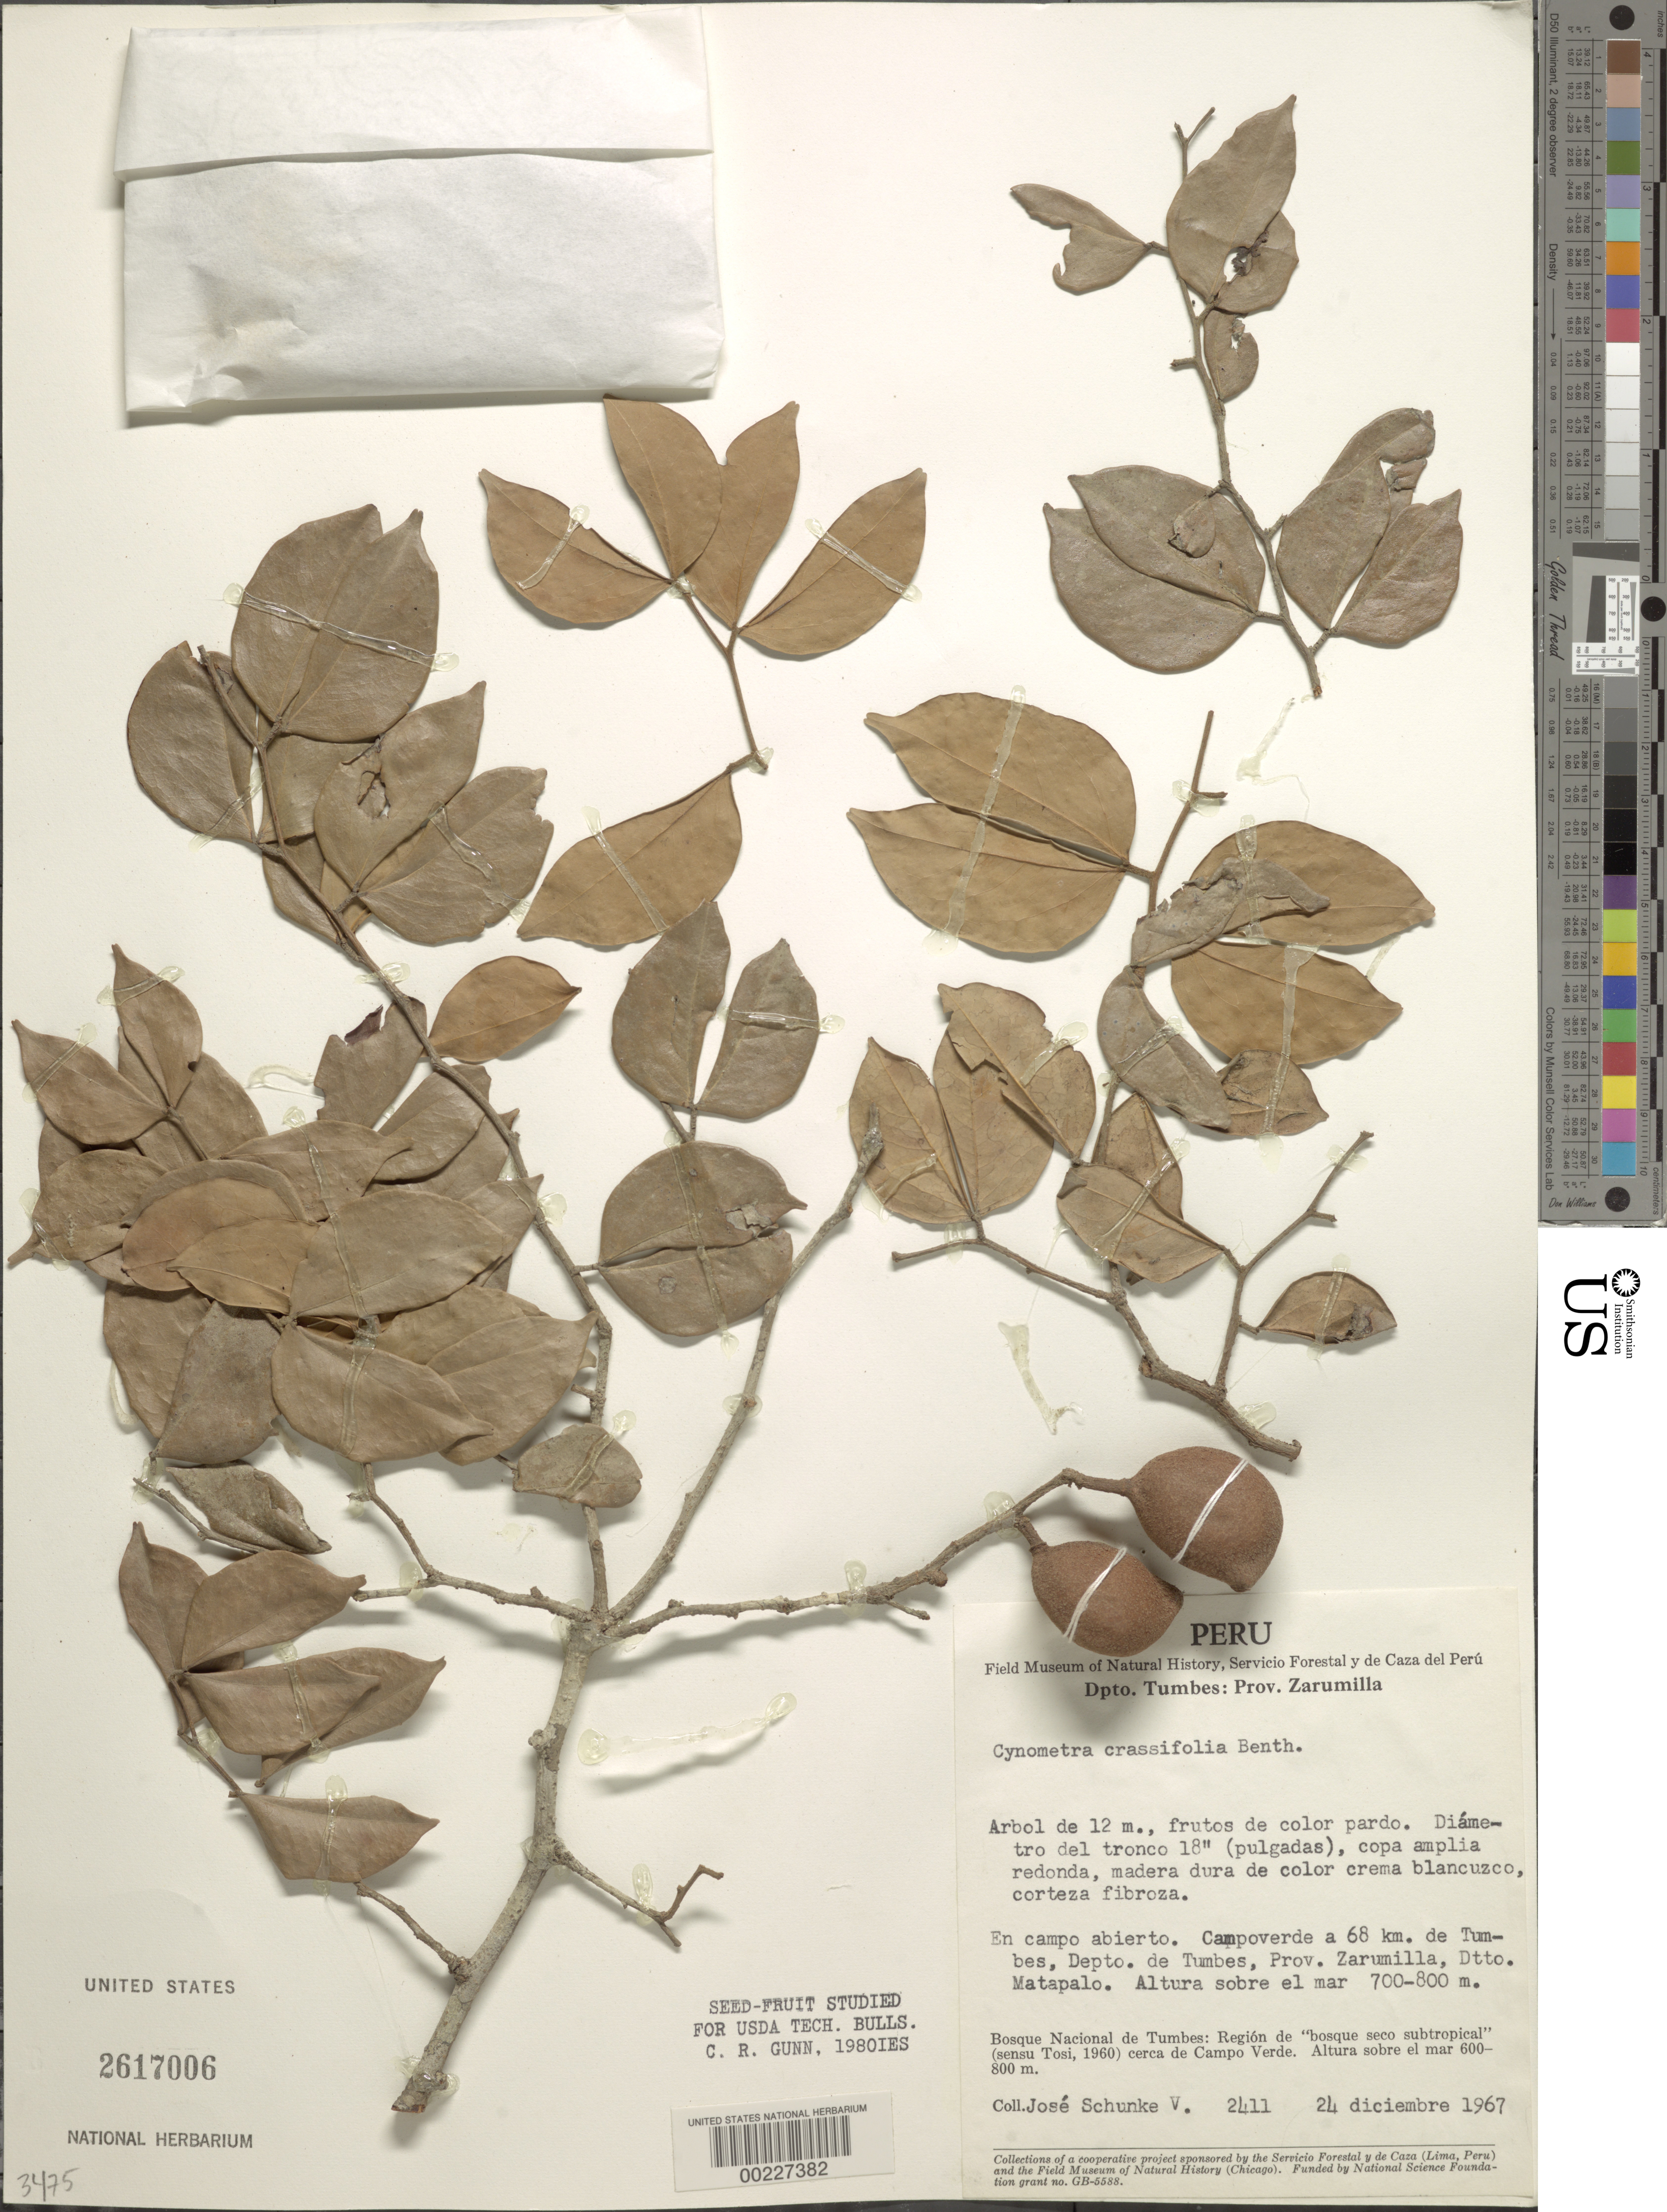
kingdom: Plantae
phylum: Tracheophyta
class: Magnoliopsida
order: Fabales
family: Fabaceae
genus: Cynometra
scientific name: Cynometra crassifolia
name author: Benth.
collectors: J. M. Schunke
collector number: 2411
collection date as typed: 24 Dec 1967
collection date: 1967-12-24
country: Peru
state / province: Tumbes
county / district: Zarumilla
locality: Dtto. matapalo; bosque nacional de tumbes; around campo verde, 68 km from tumbes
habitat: Open campo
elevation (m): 600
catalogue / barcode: US 2617006